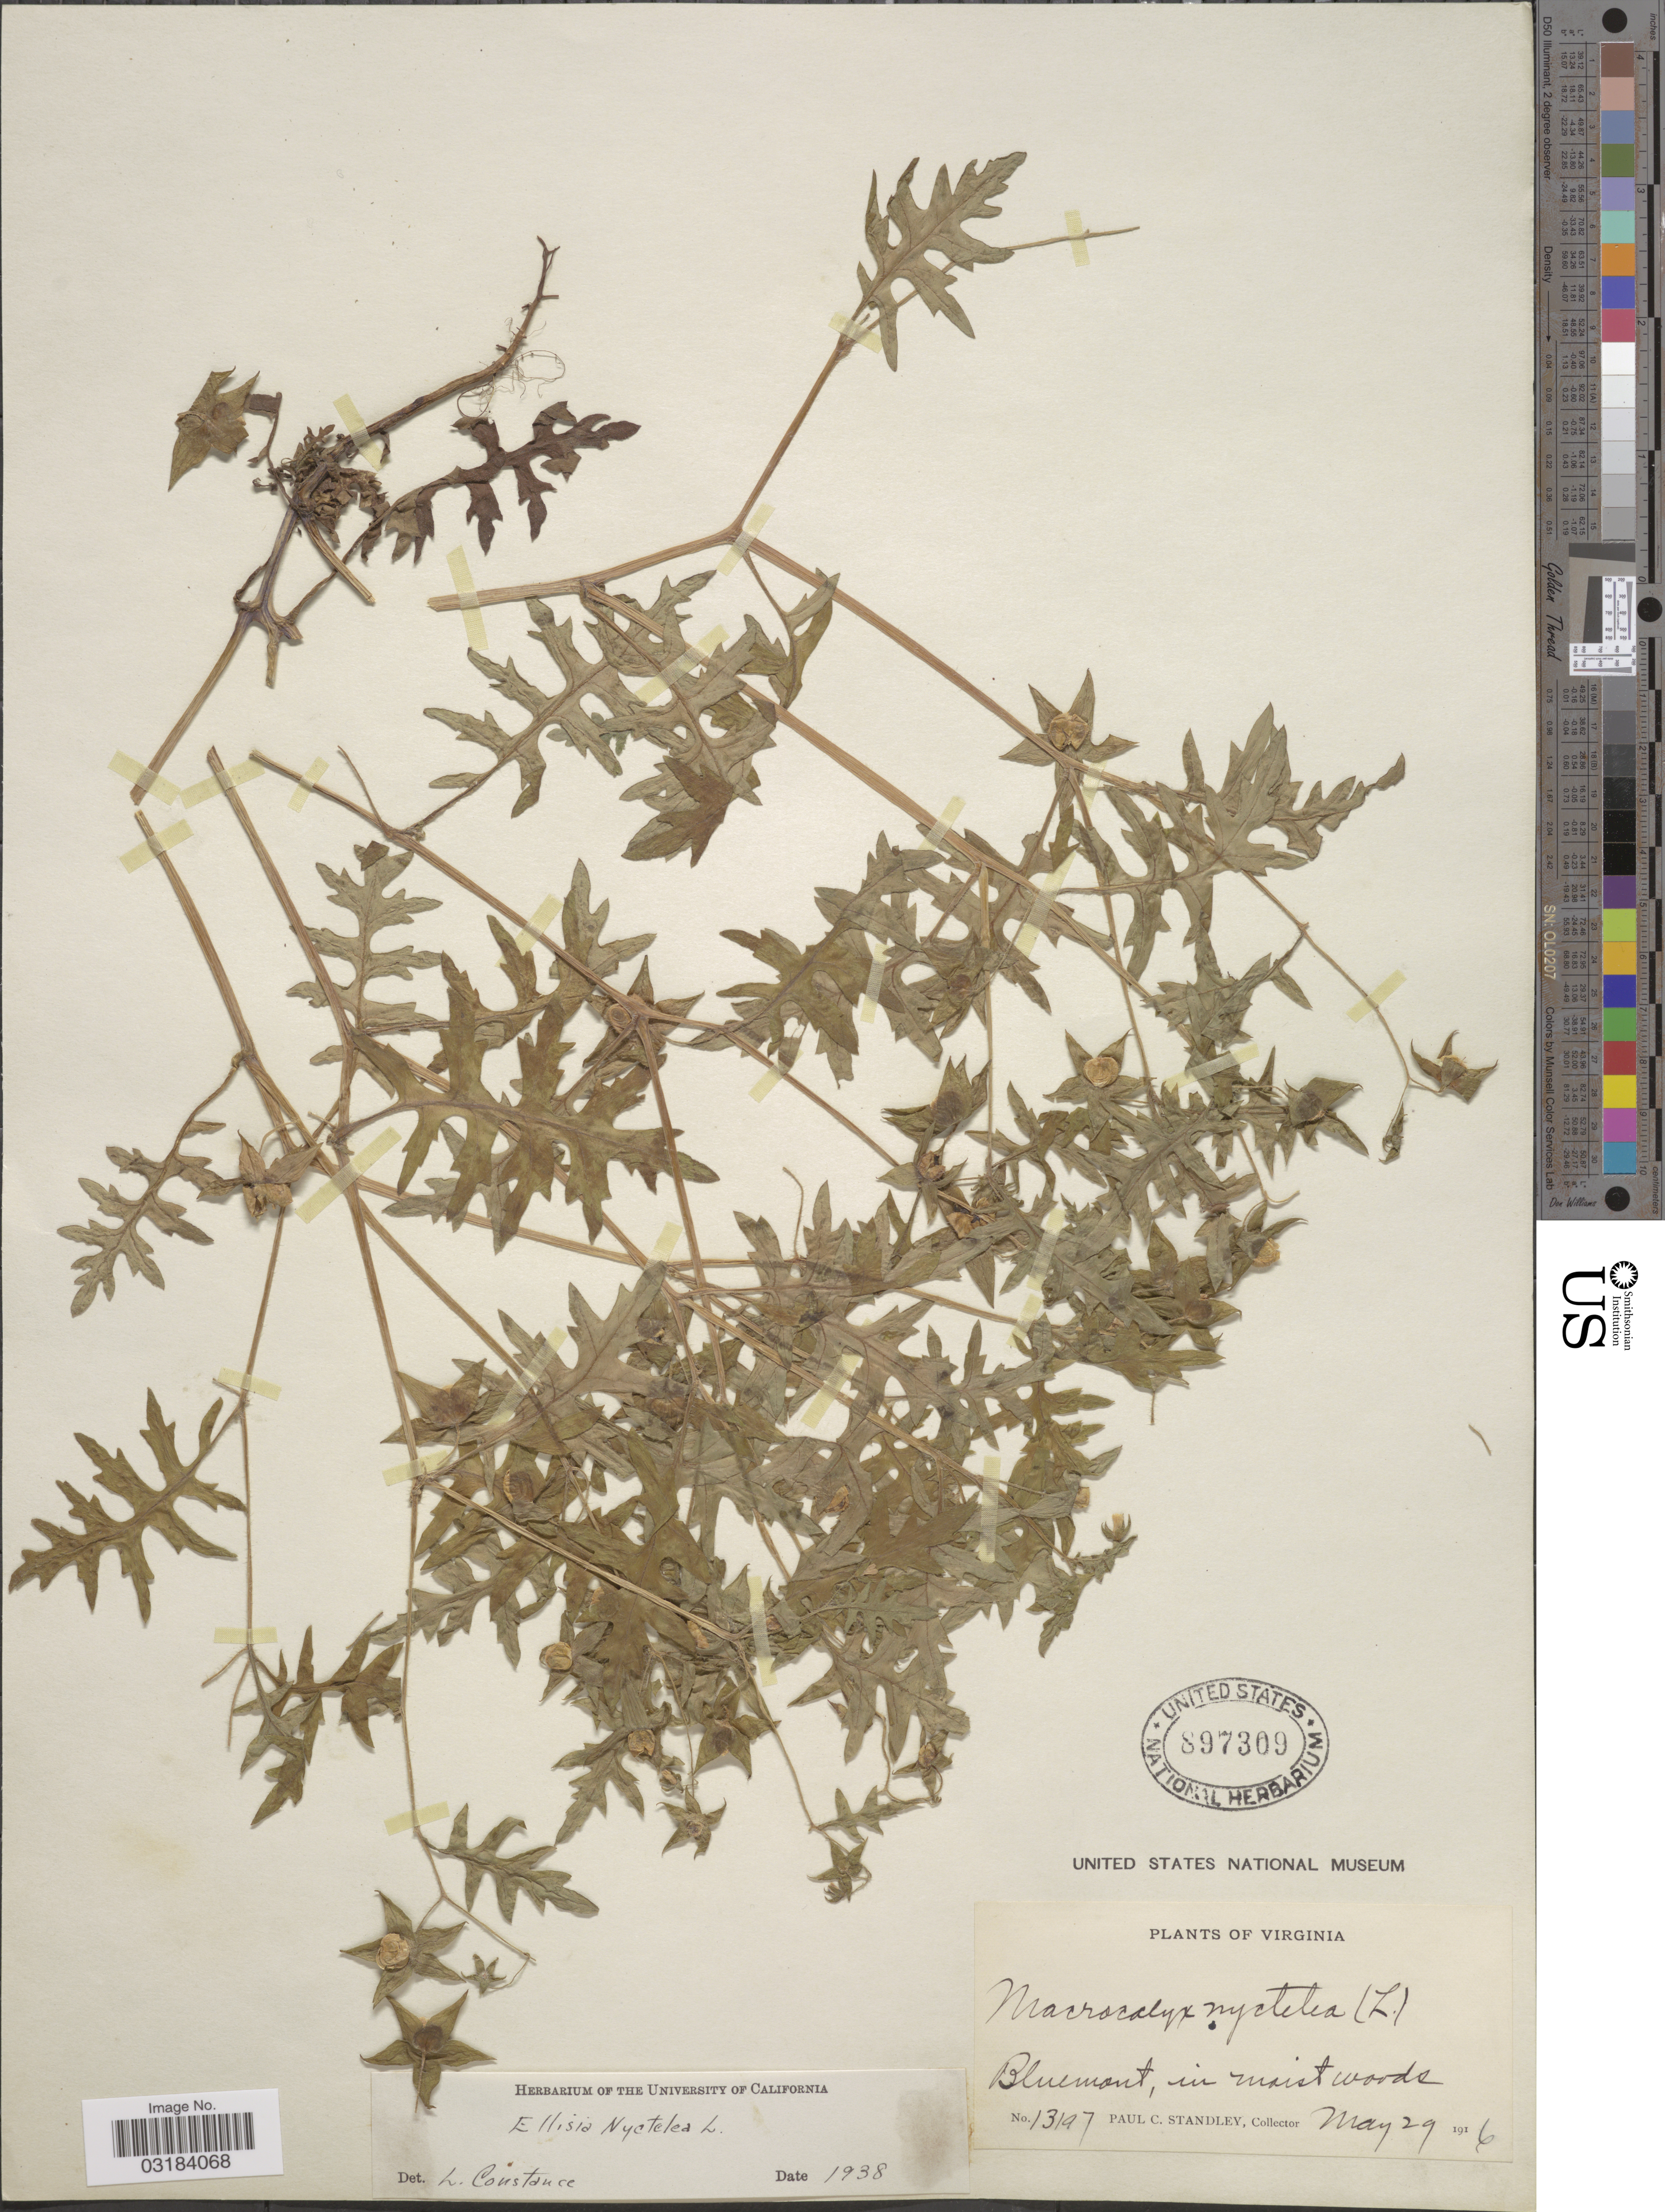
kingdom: Plantae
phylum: Tracheophyta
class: Magnoliopsida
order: Boraginales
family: Hydrophyllaceae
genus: Ellisia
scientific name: Ellisia nyctelea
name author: L.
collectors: P. C. Standley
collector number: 13197*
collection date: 1916-05-29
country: United States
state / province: Virginia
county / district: Loudoun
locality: Bluemont.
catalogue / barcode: US 897309